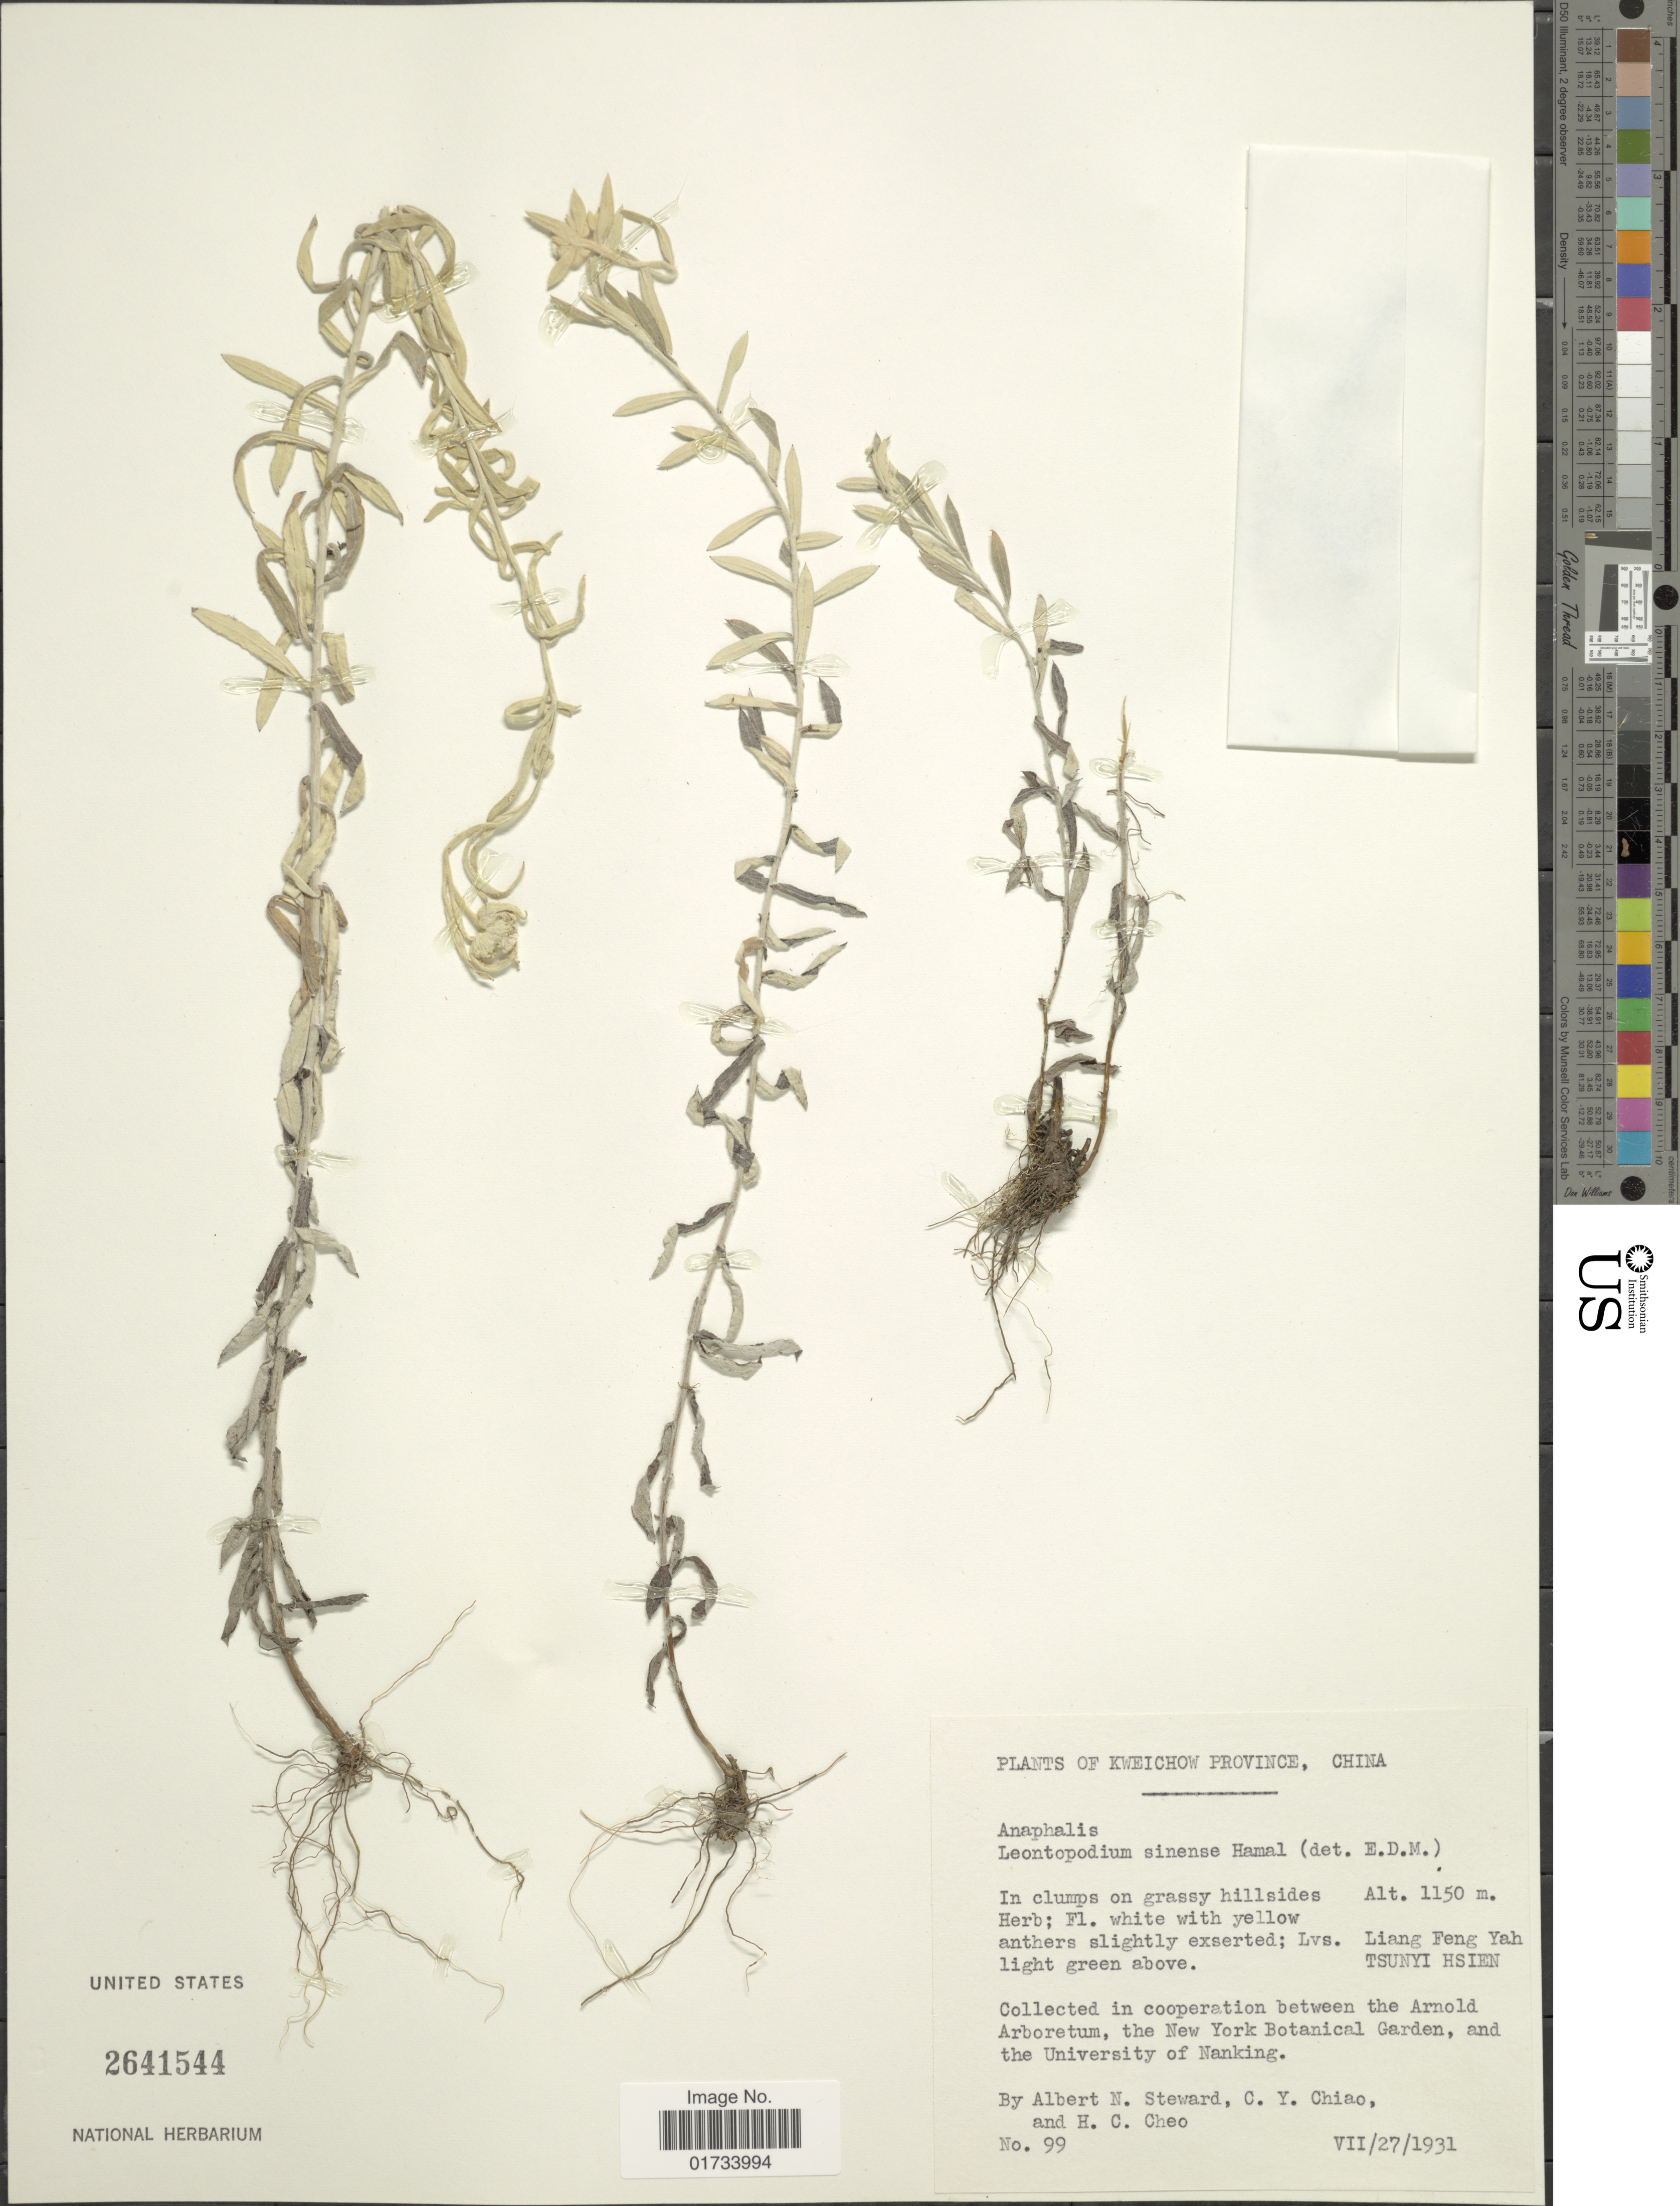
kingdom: Plantae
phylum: Tracheophyta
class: Magnoliopsida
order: Asterales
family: Asteraceae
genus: Leontopodium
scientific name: Leontopodium sinense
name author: Hemsl.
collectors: A. N. Steward, C. Y. Chiao & H. Cheo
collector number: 99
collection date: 1931-07-27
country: China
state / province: Guizhou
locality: Kweichow Province, on clumps on grassy hillsides, Liang Feng Ya, Tsuni Hsien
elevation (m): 1150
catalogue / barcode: US 2641544